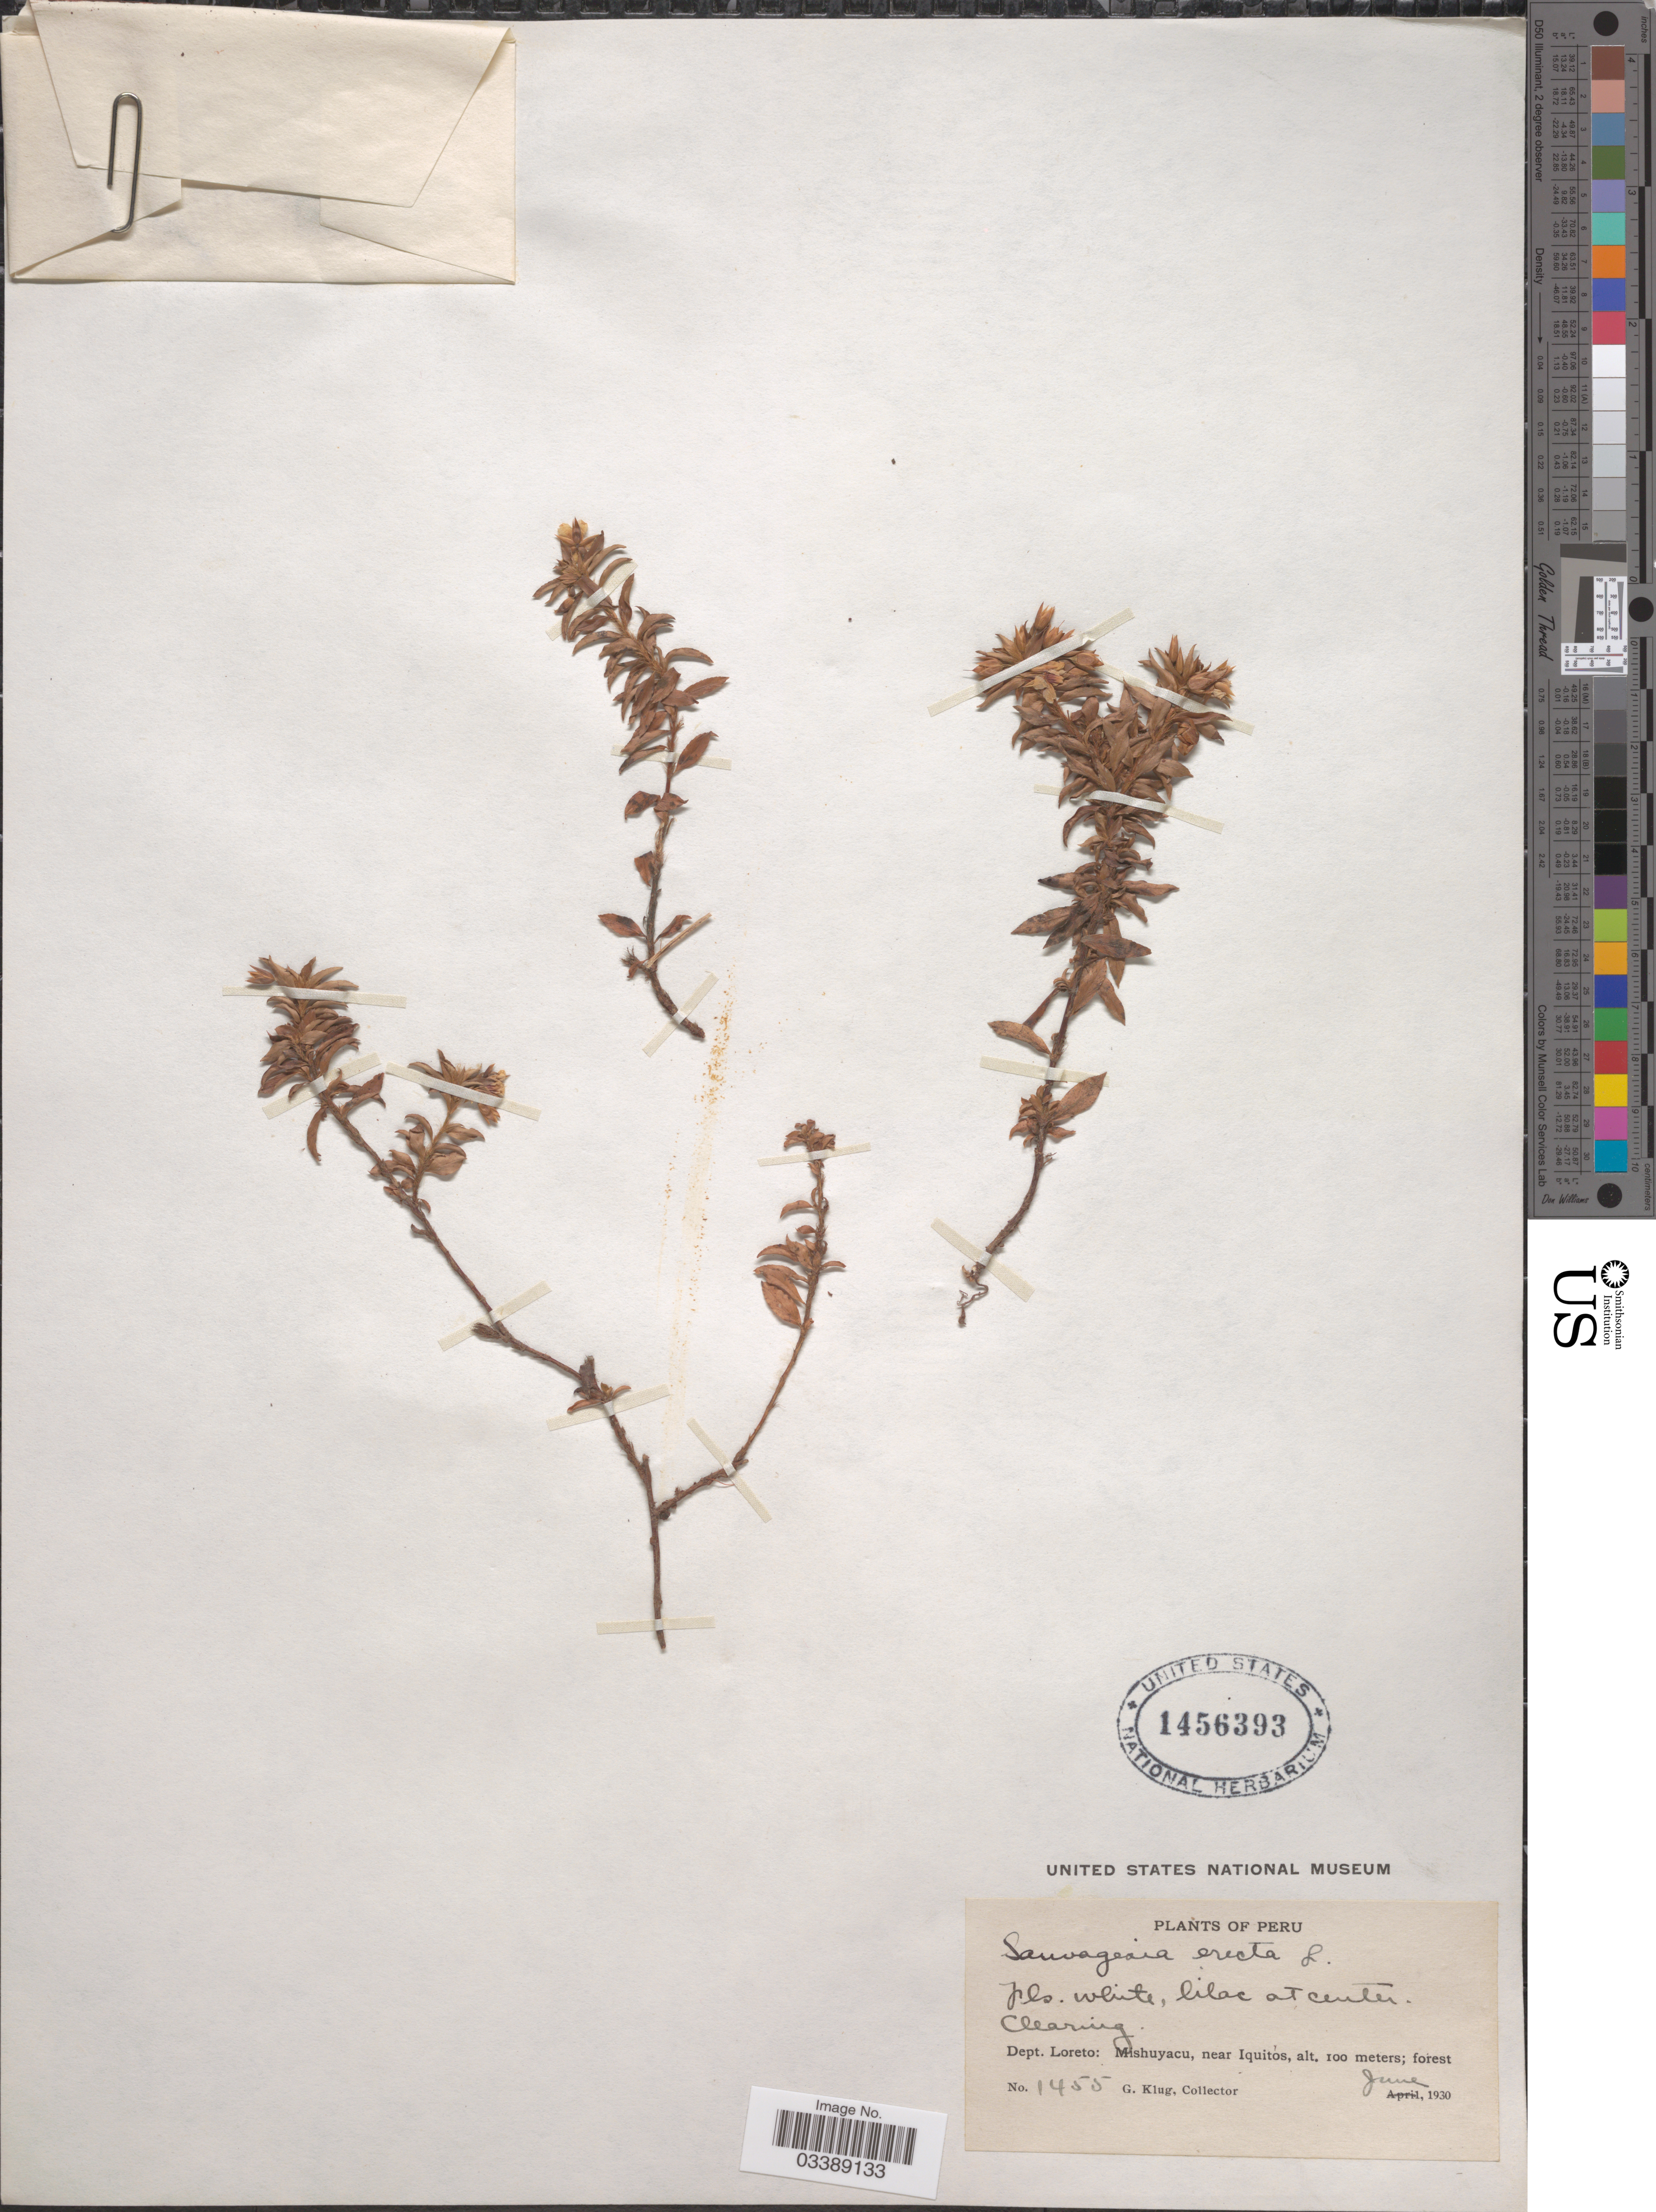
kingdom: Plantae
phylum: Tracheophyta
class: Magnoliopsida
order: Malpighiales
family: Ochnaceae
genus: Sauvagesia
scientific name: Sauvagesia erecta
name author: L.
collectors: G. Klug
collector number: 1455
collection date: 1930-06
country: Peru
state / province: Loreto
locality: Dept. Loreto: Mishuyacu, near Iquitos.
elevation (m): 100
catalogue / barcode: US 1456393